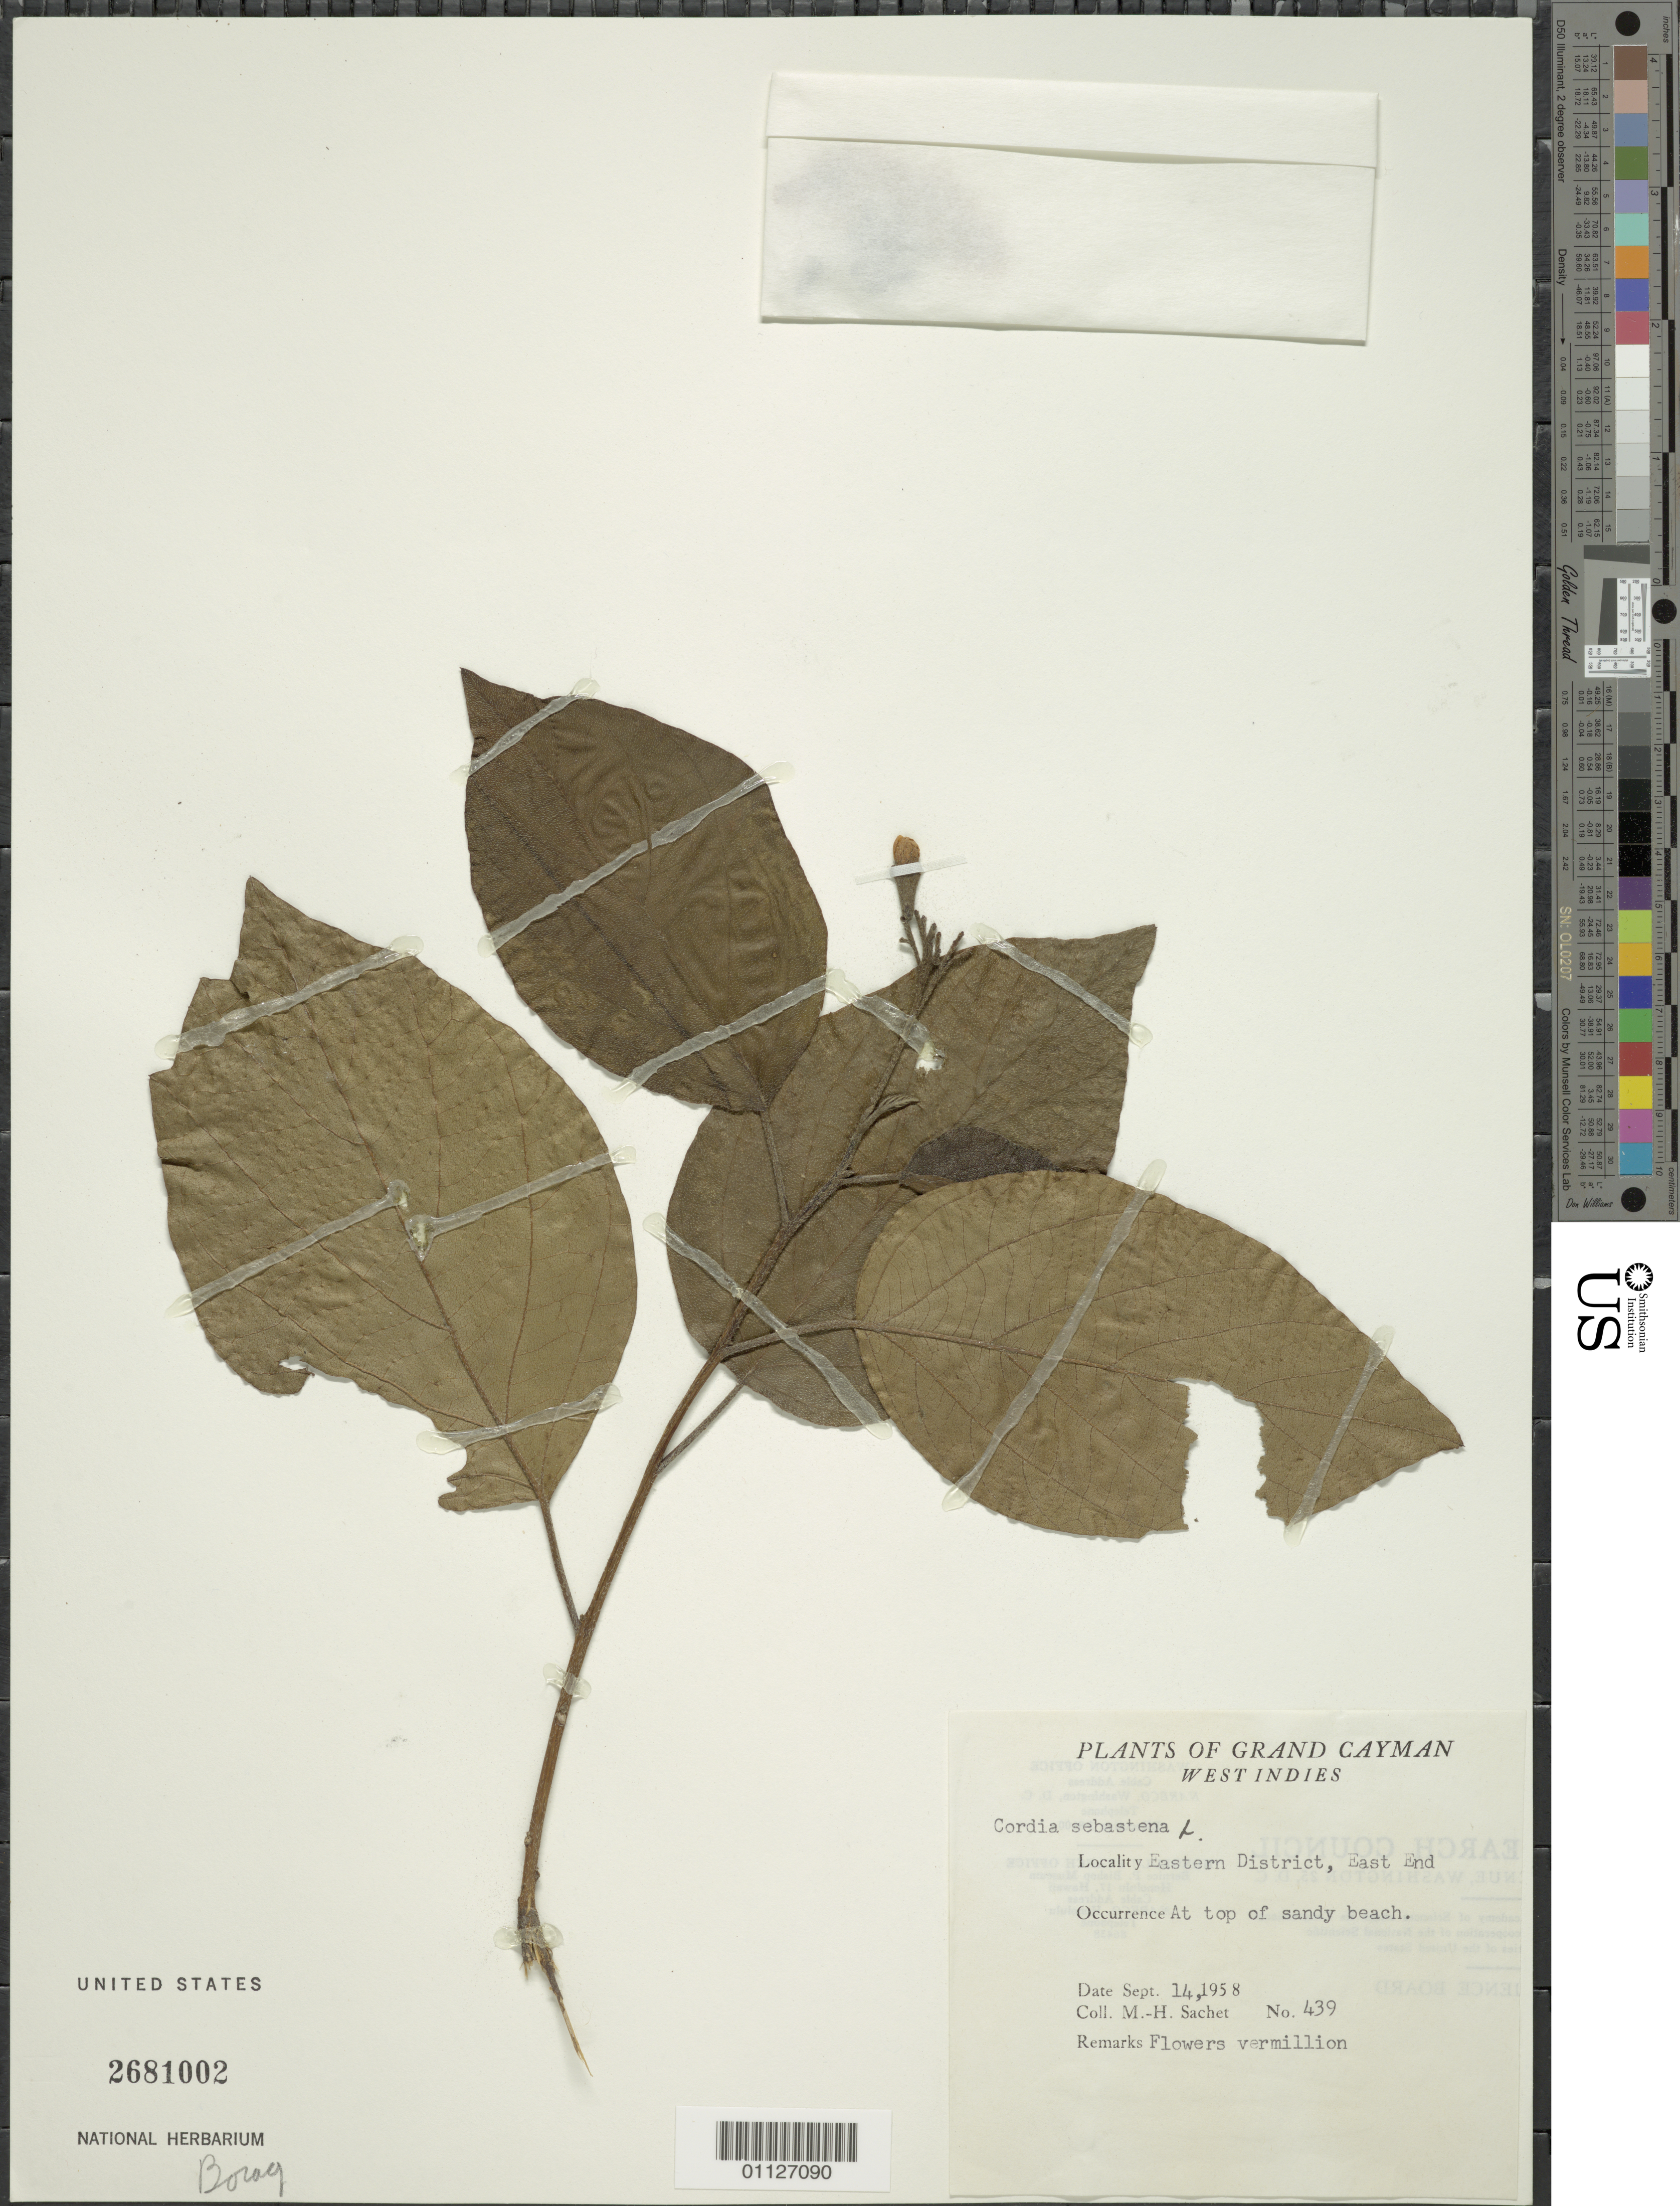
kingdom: Plantae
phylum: Tracheophyta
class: Magnoliopsida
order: Boraginales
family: Cordiaceae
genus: Cordia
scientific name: Cordia sebestena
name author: L.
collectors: M.-H. Sachet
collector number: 439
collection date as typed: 14 Sep 1958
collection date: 1958-09-14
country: Cayman Islands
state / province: Eastern Dist.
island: Grand Cayman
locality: East End, at top of sandy beach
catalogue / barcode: US 2681002